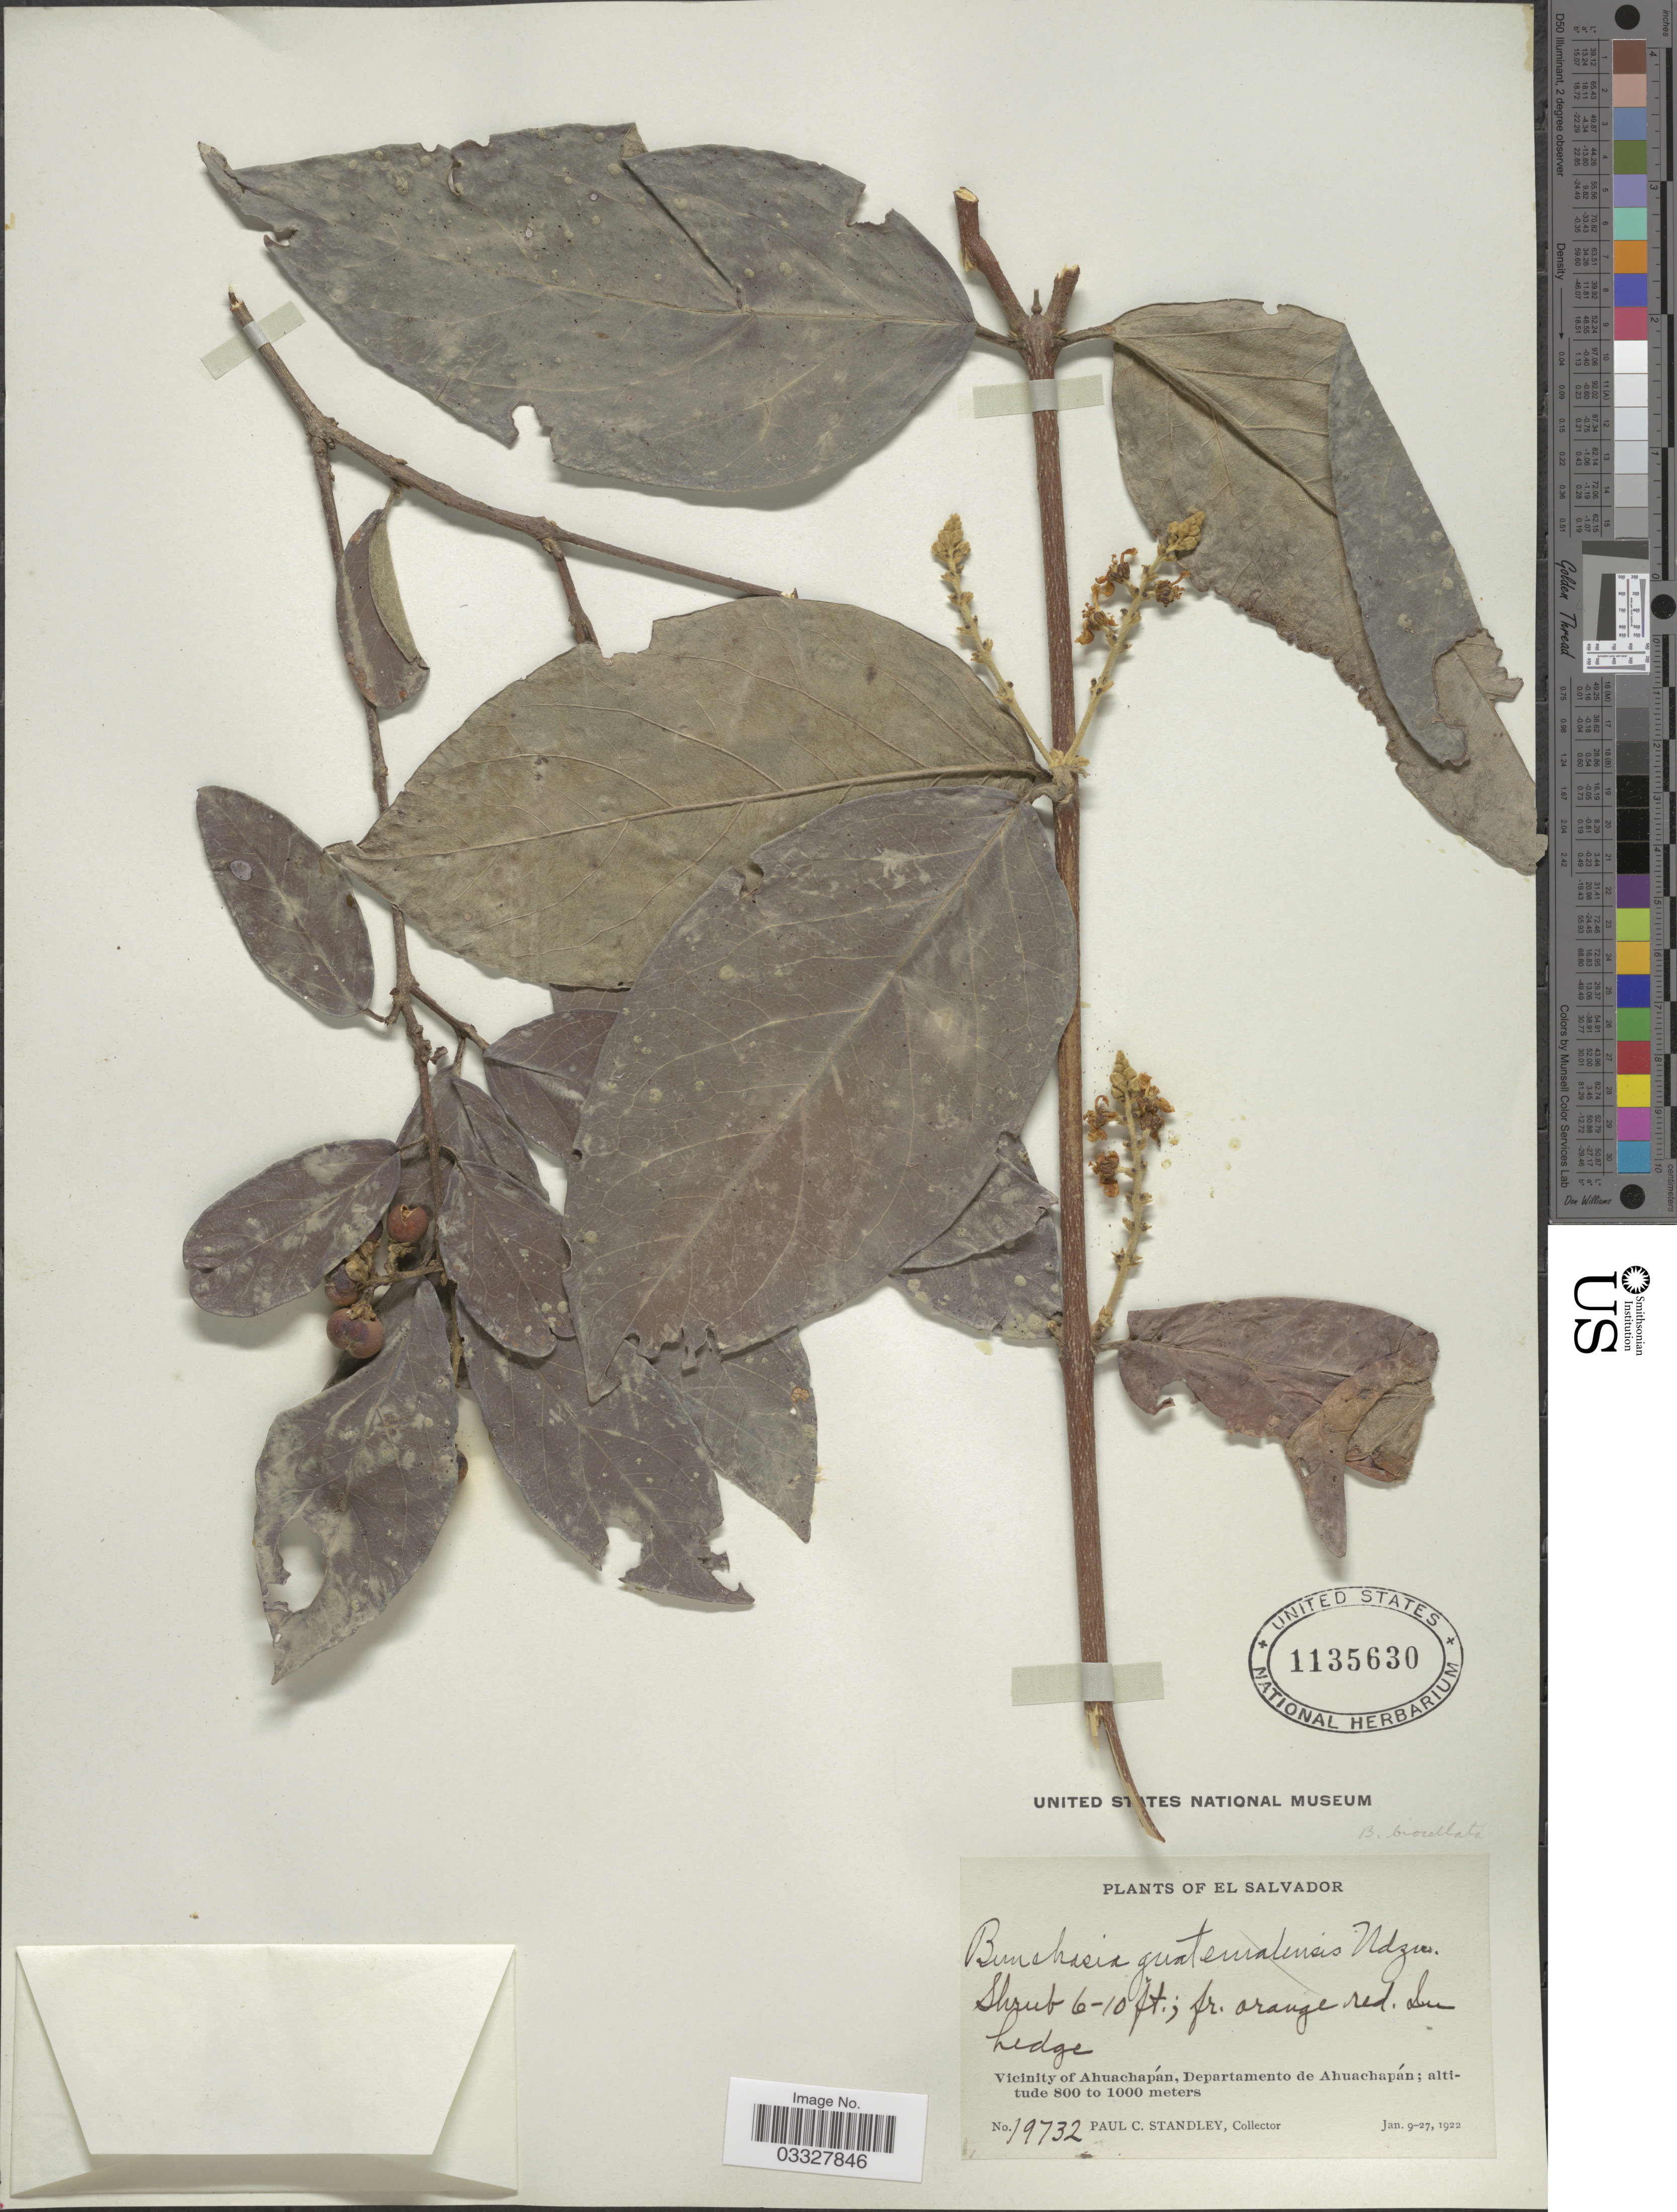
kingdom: Plantae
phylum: Tracheophyta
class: Magnoliopsida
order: Malpighiales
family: Malpighiaceae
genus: Bunchosia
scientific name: Bunchosia biocellata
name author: Schltdl.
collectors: P. C. Standley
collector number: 19732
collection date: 1922-01-09/1922-01-27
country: El Salvador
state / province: Ahuachapan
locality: Vicinity of Ahuachapán, Departamento de Ahuachapán.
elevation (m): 800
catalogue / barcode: US 1135630